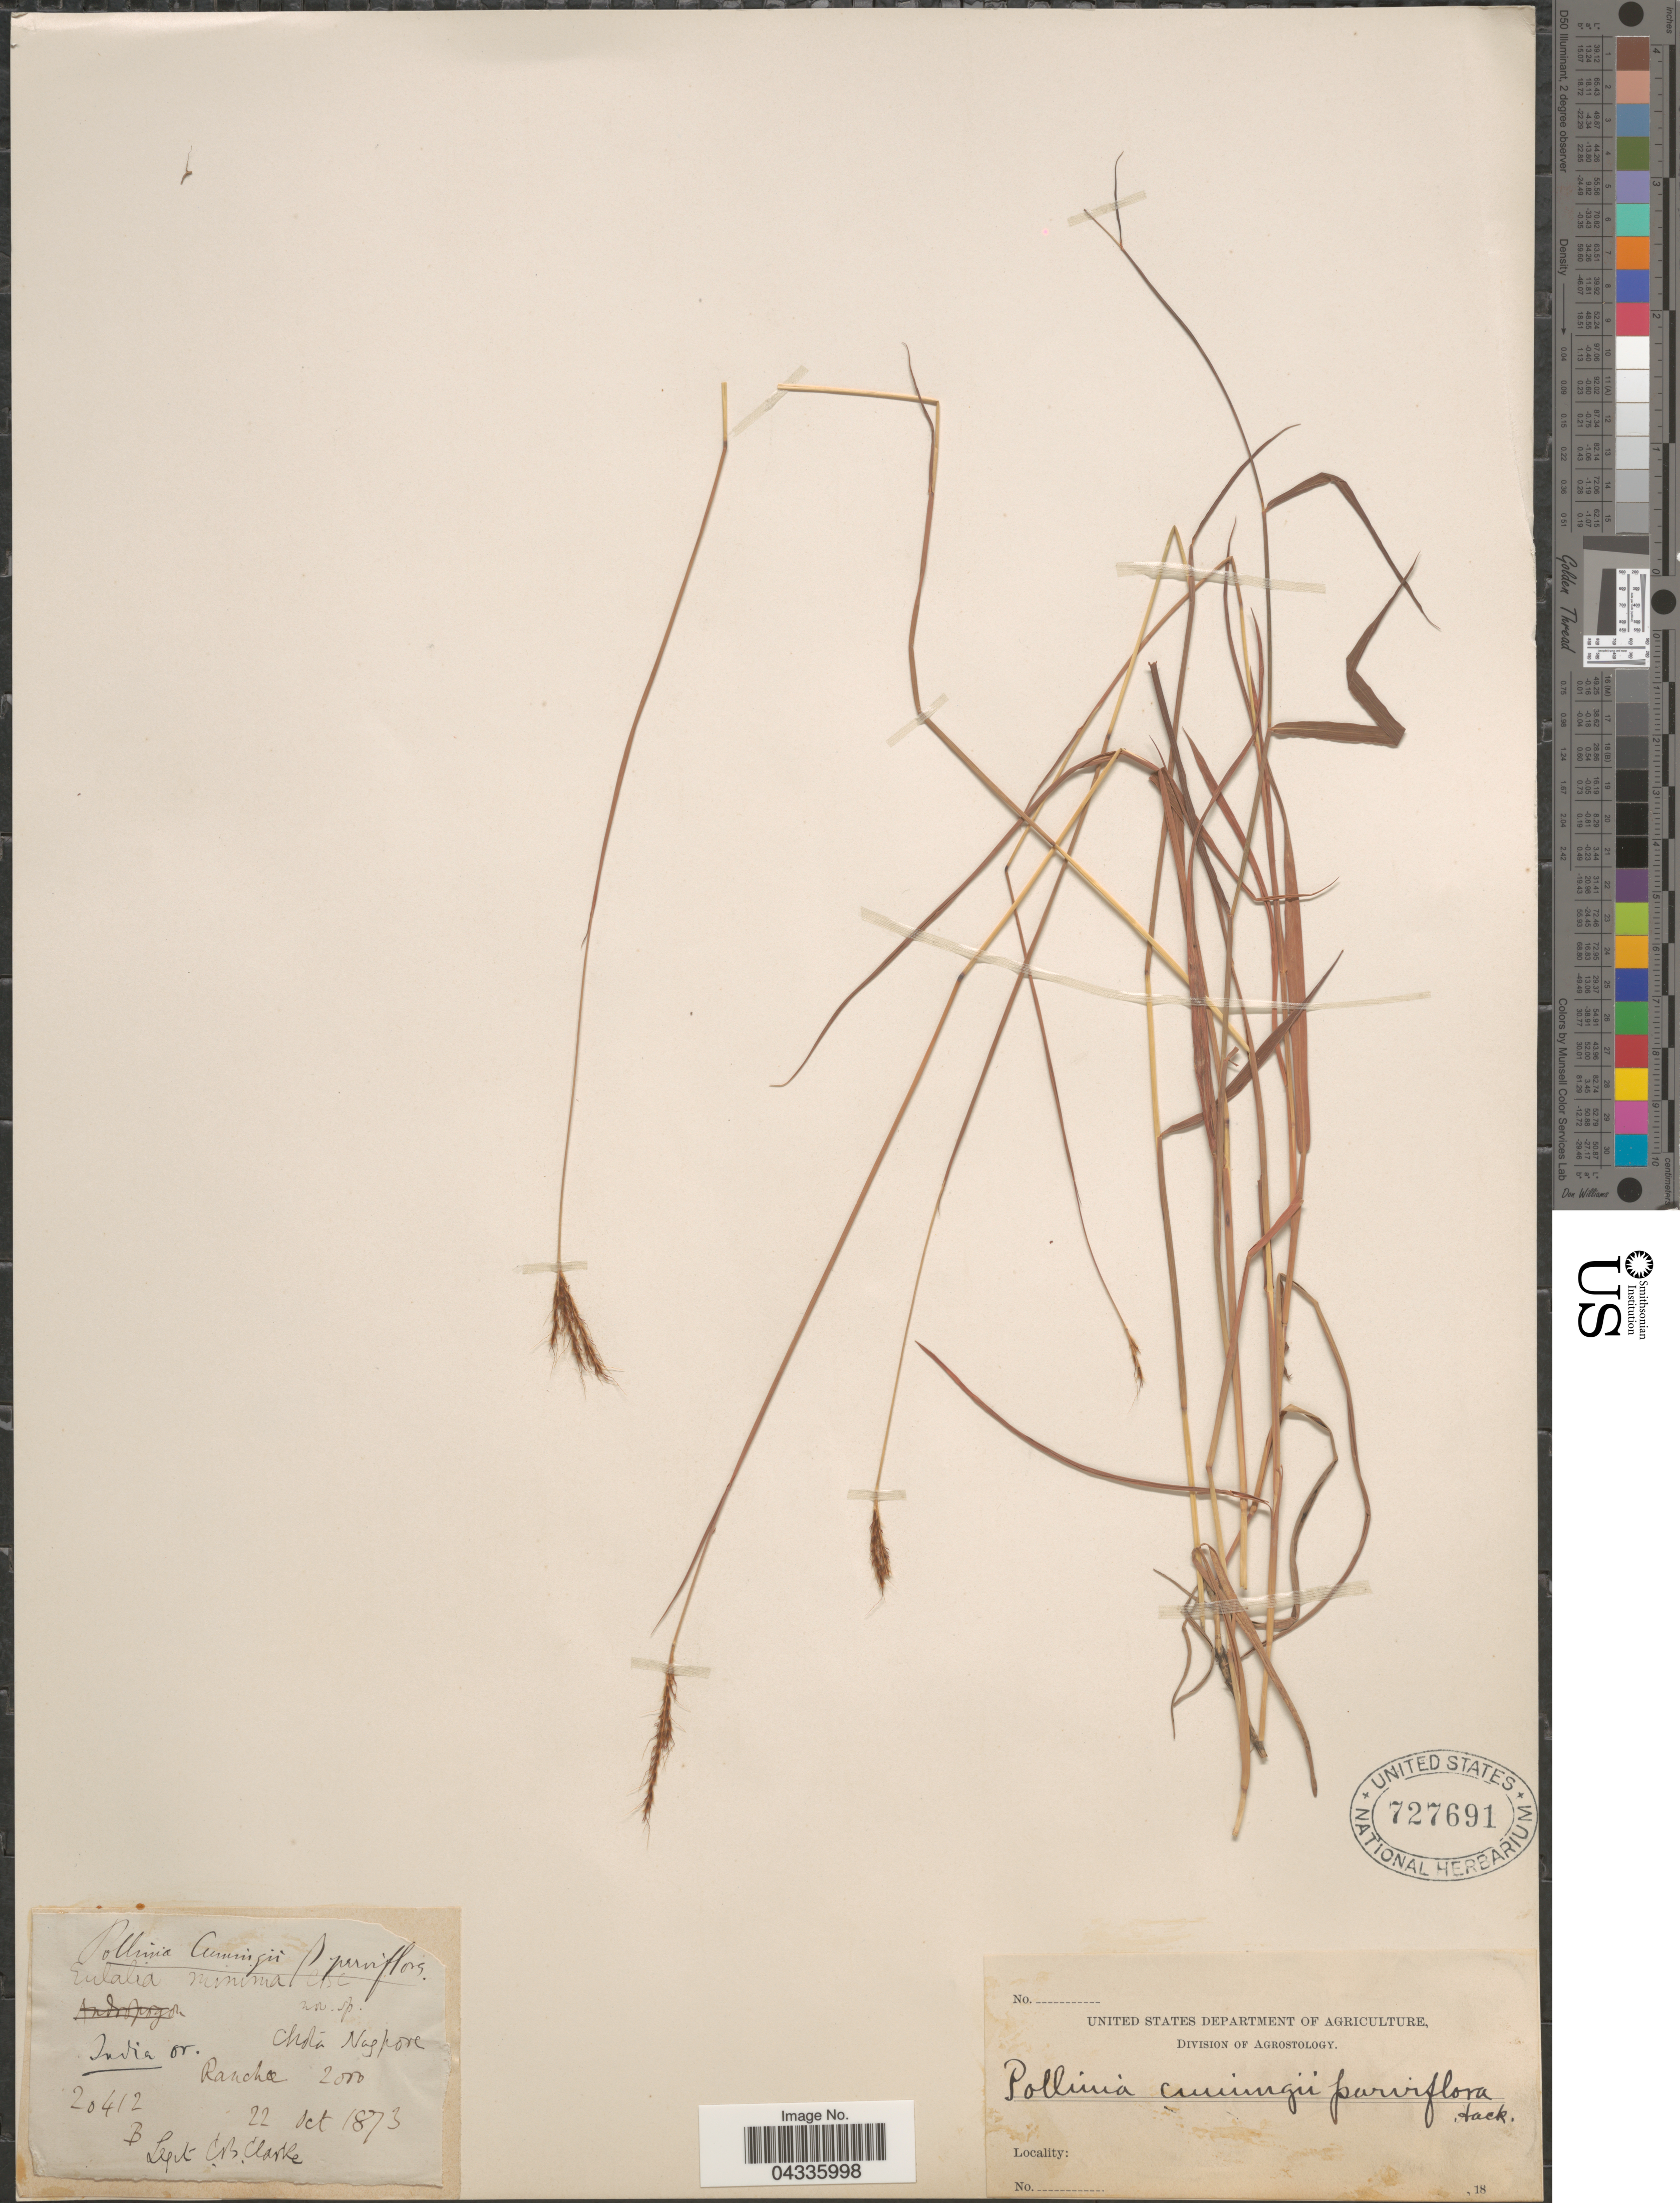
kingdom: Plantae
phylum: Tracheophyta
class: Liliopsida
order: Poales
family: Poaceae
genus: Eulalia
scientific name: Eulalia leschenaultiana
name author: (Decne.) Ohwi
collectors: C. B. Clarke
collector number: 20412B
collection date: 1873-10-22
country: India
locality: India or. Chota Nagpore. Ranchee.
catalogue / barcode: US 727691